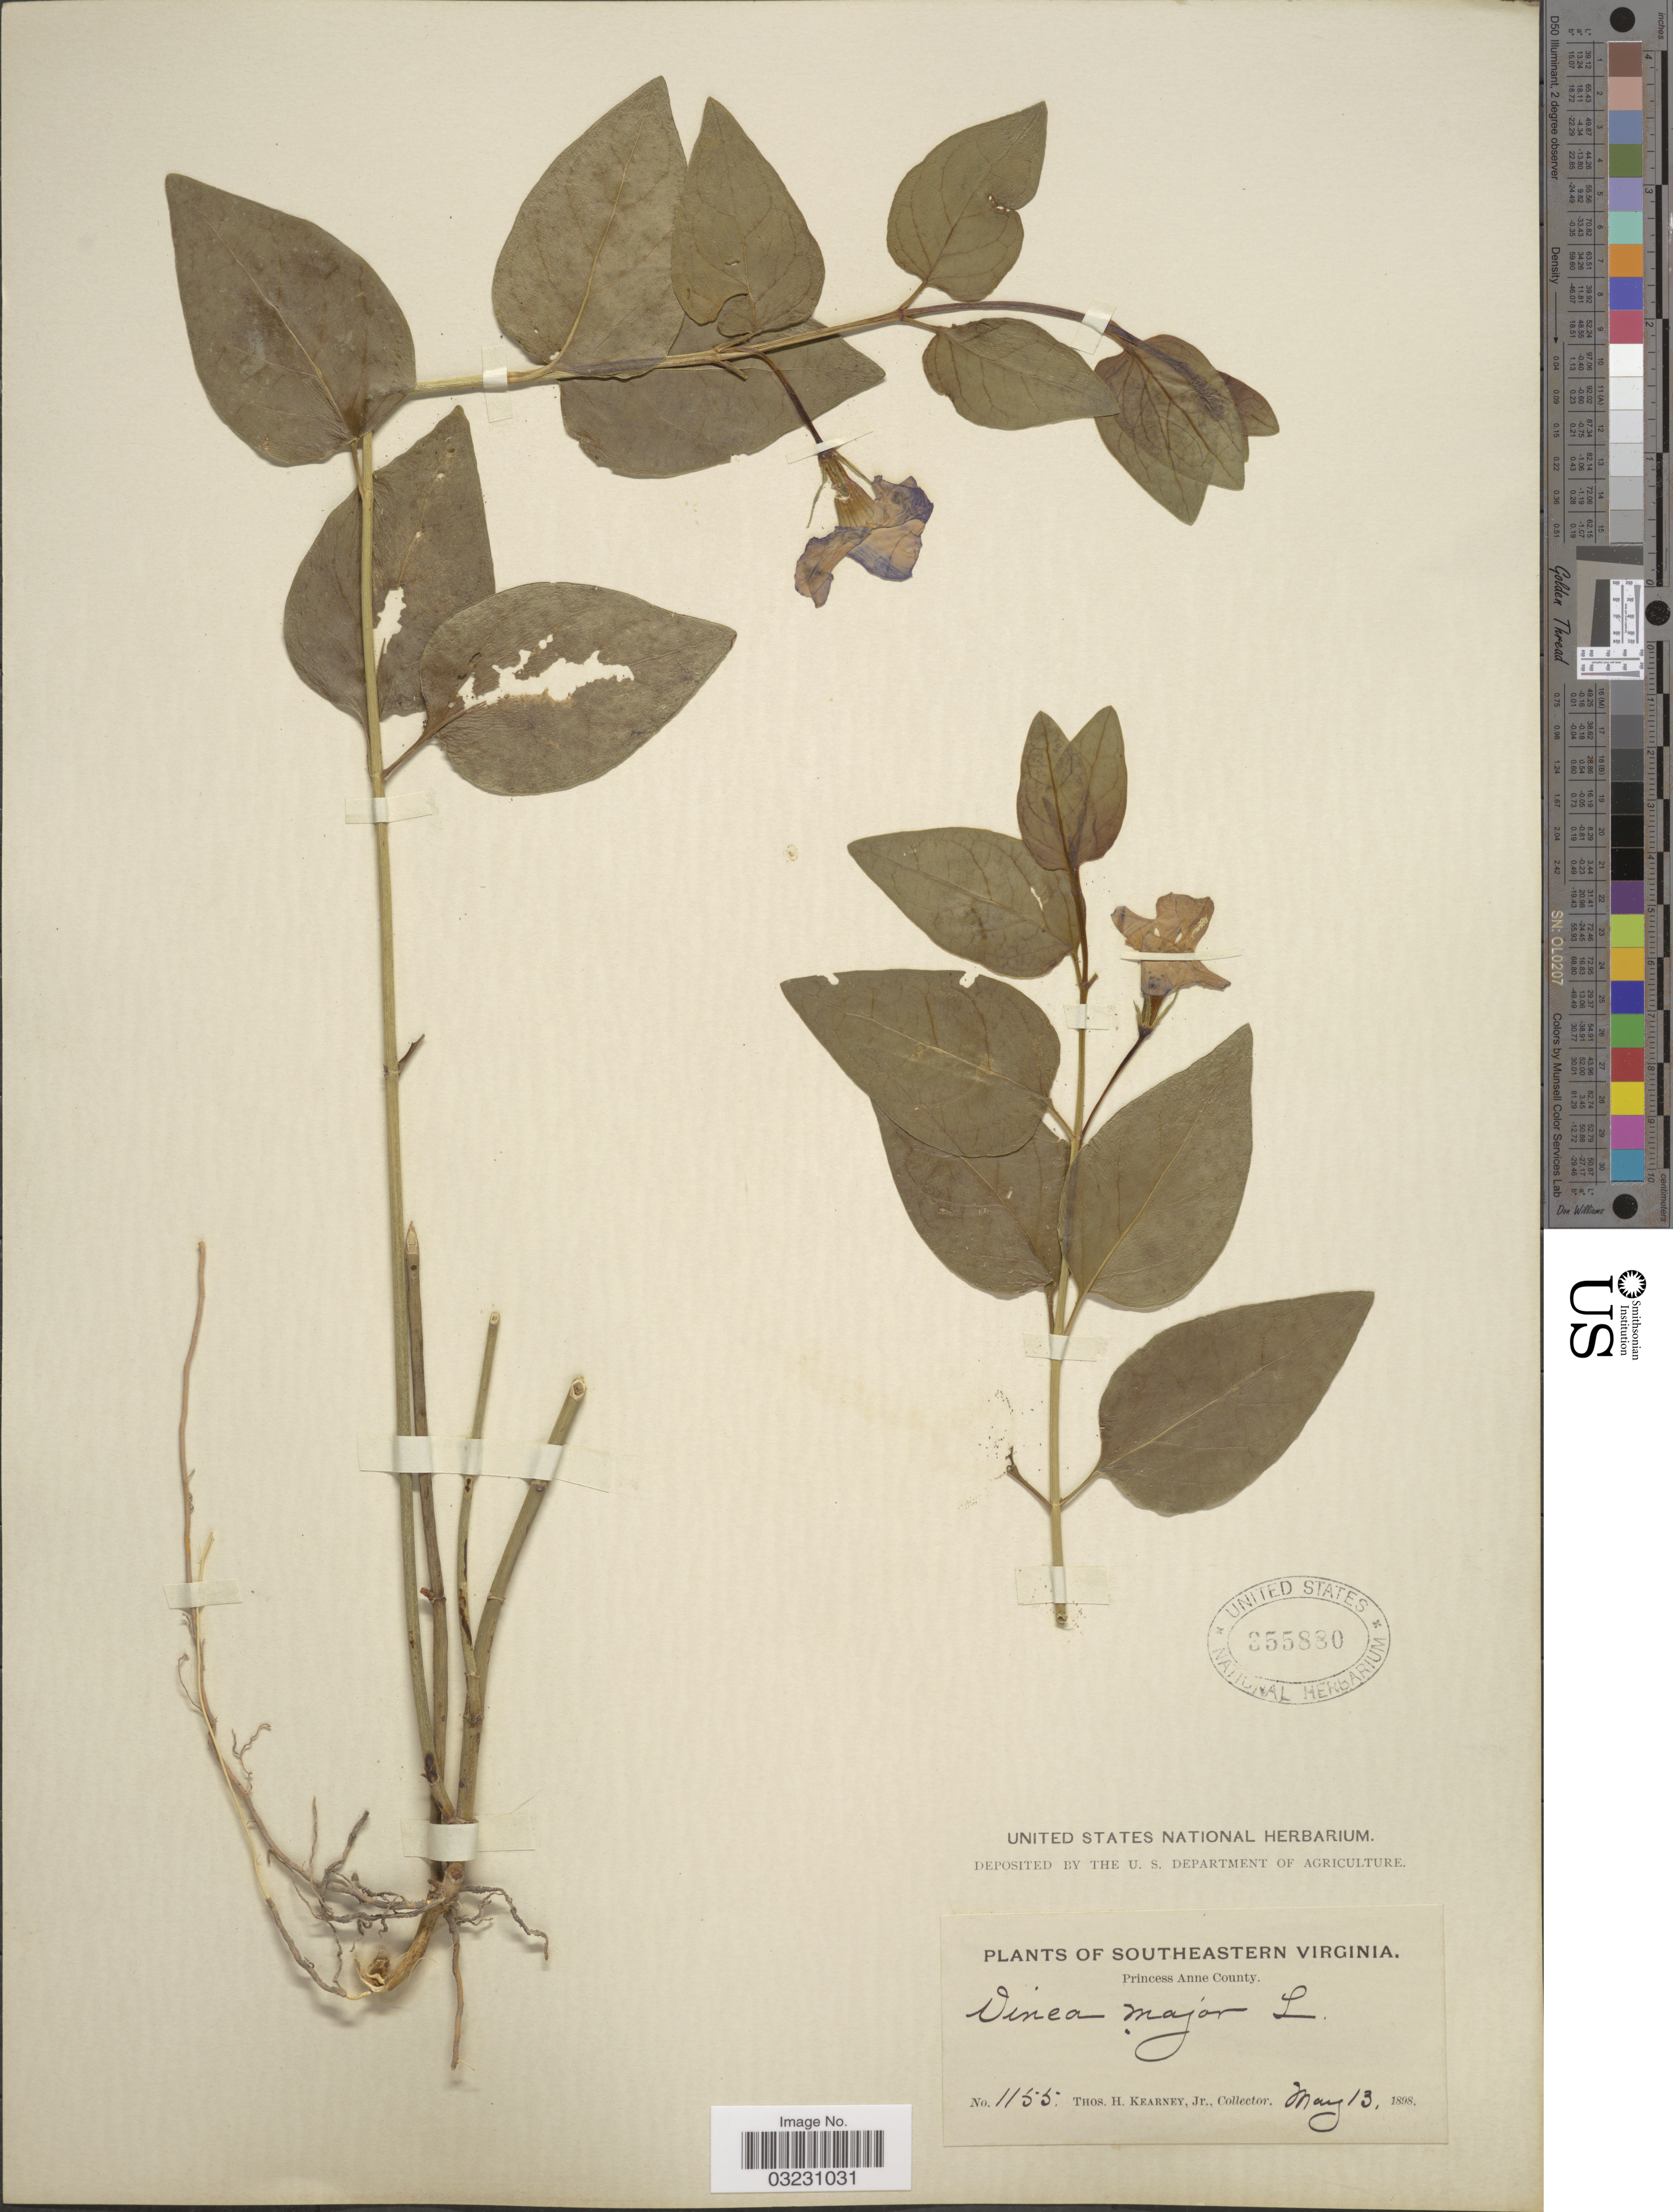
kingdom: Plantae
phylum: Tracheophyta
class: Magnoliopsida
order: Gentianales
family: Apocynaceae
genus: Vinca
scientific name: Vinca major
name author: L.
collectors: T. H. Kearney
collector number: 1155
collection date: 1898-05-13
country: United States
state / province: Virginia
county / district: City of Virginia Beach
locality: Southeastern Virginia. Princess Anne County.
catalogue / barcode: US 355880